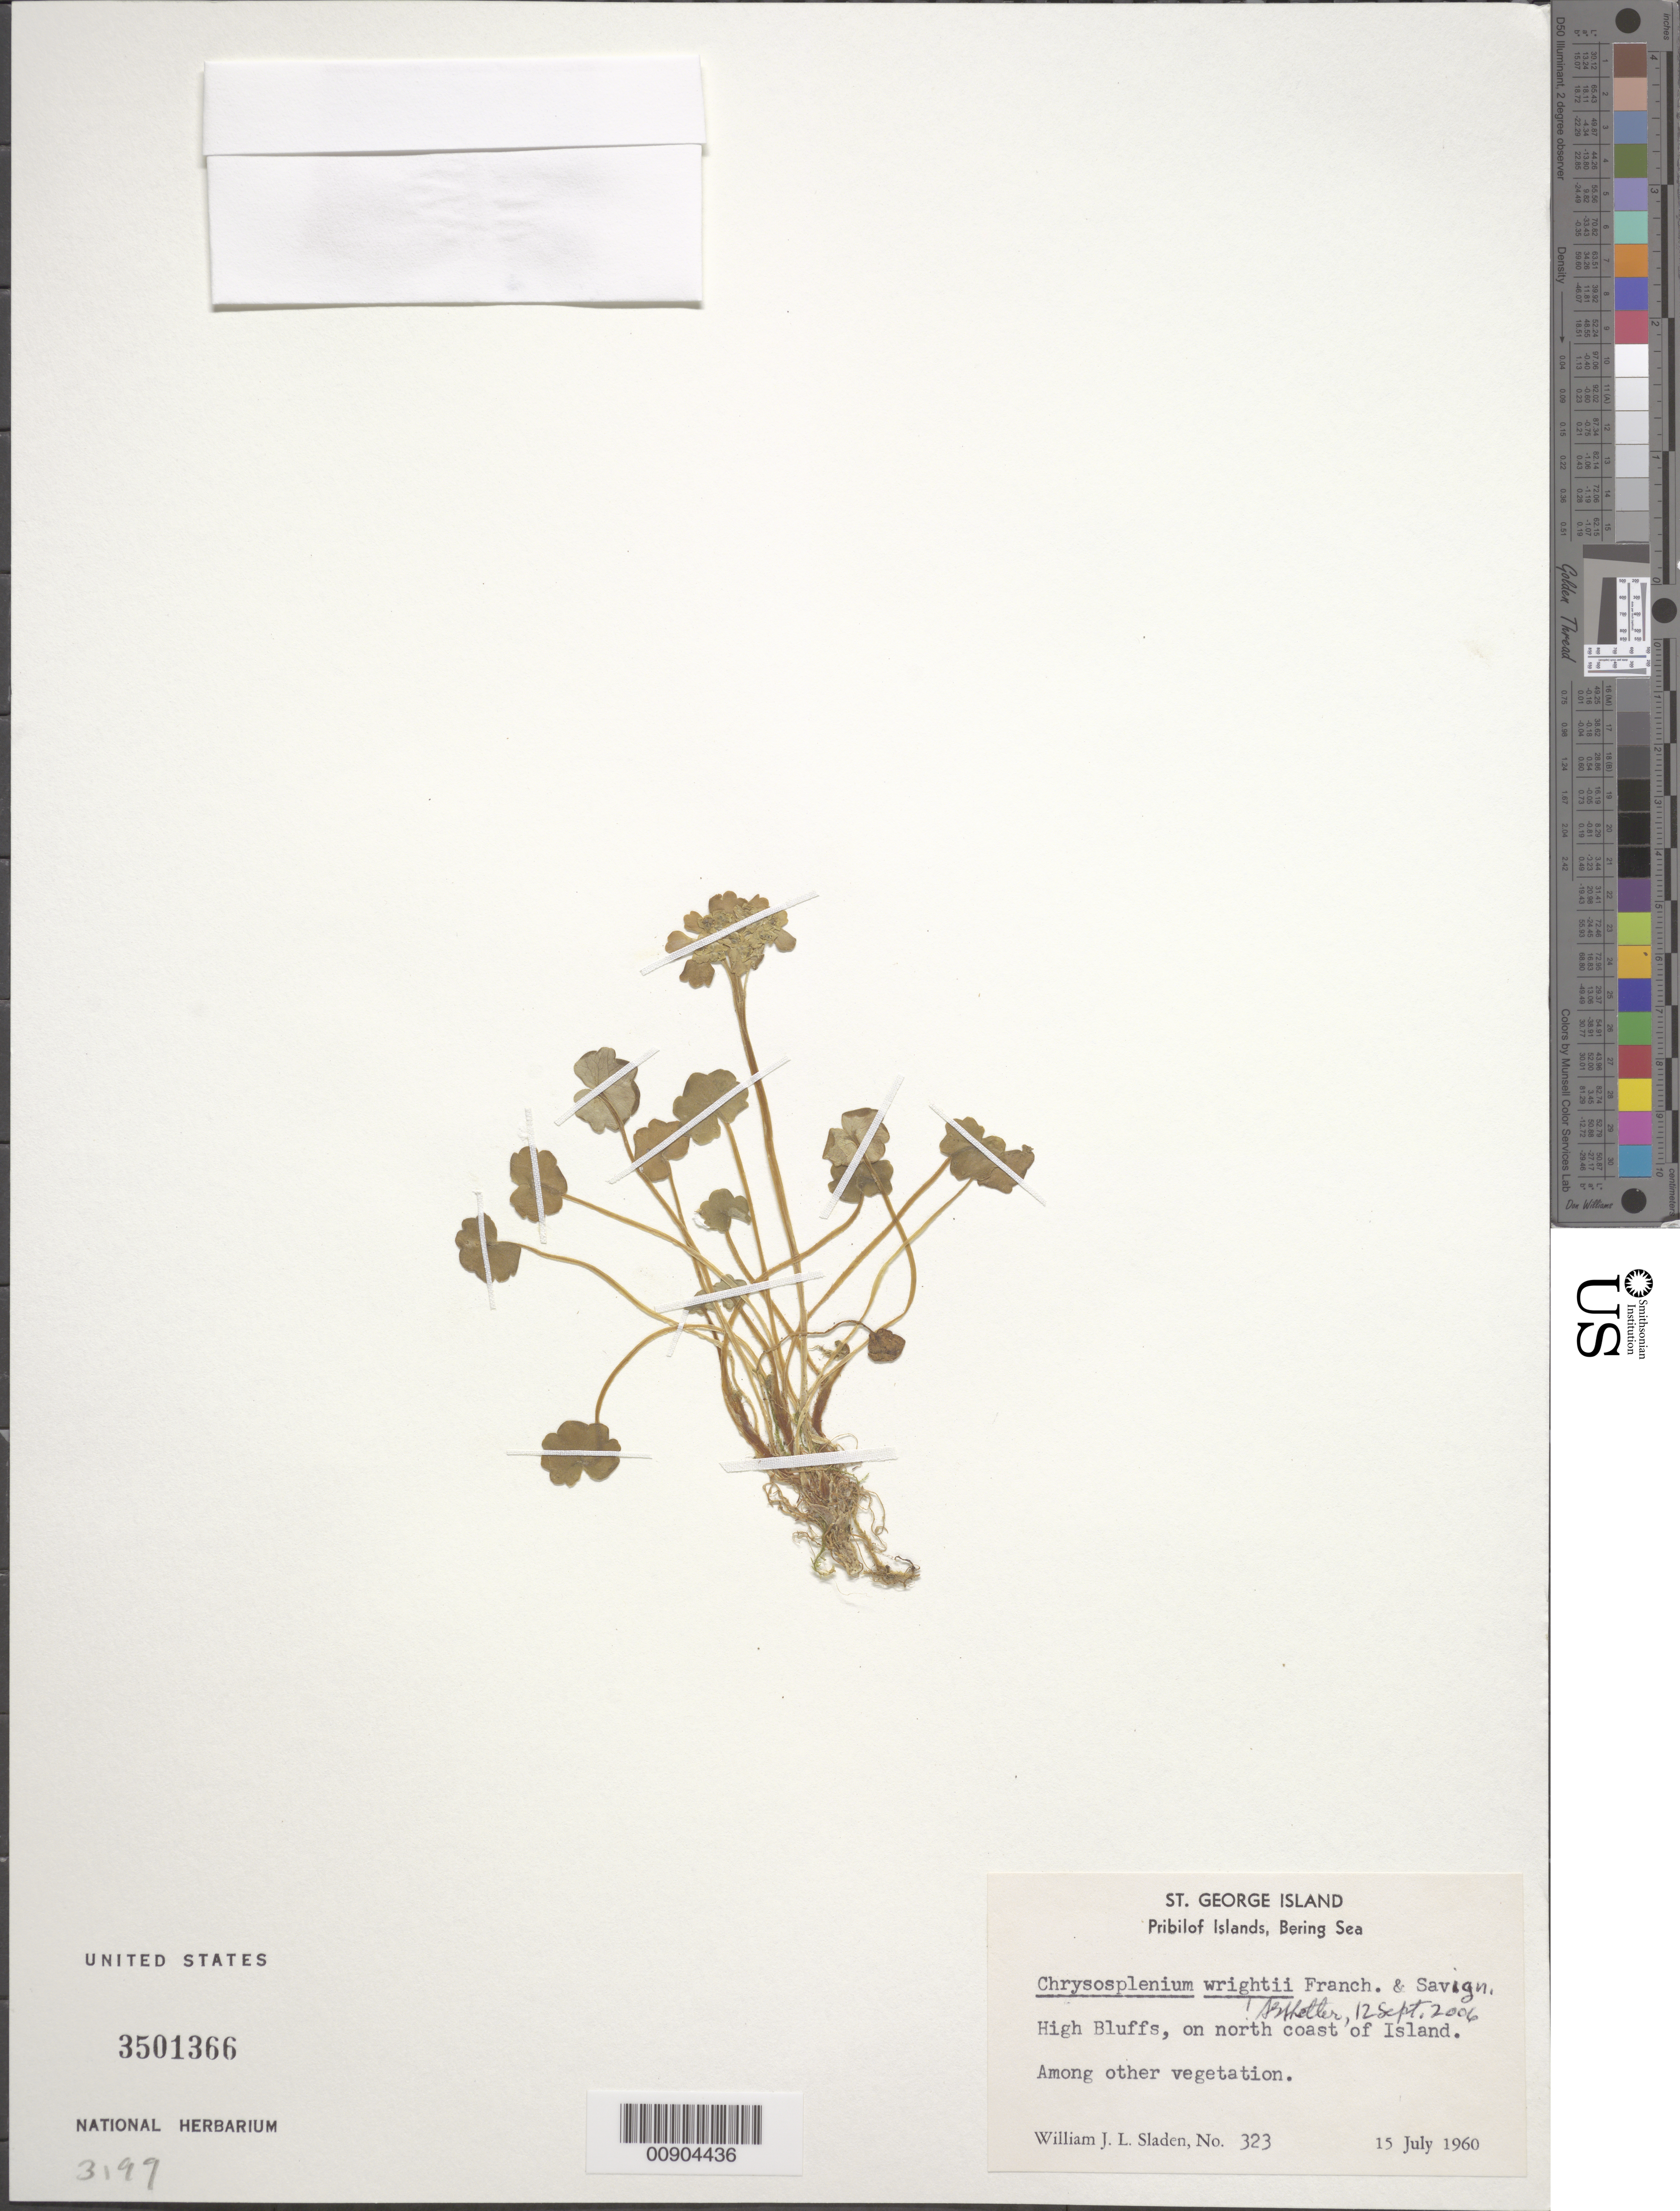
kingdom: Plantae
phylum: Tracheophyta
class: Magnoliopsida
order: Saxifragales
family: Saxifragaceae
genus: Chrysosplenium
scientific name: Chrysosplenium wrightii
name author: Franch. & Sav.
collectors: W. Sladen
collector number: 323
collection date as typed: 15 Jul 1960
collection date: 1960-07-15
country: United States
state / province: Alaska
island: St. George Island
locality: St. George Island. High Bluffs, north coast of island., Bering Sea, Pribilof Islands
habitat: Among other vegetation.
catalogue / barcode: US 3501366